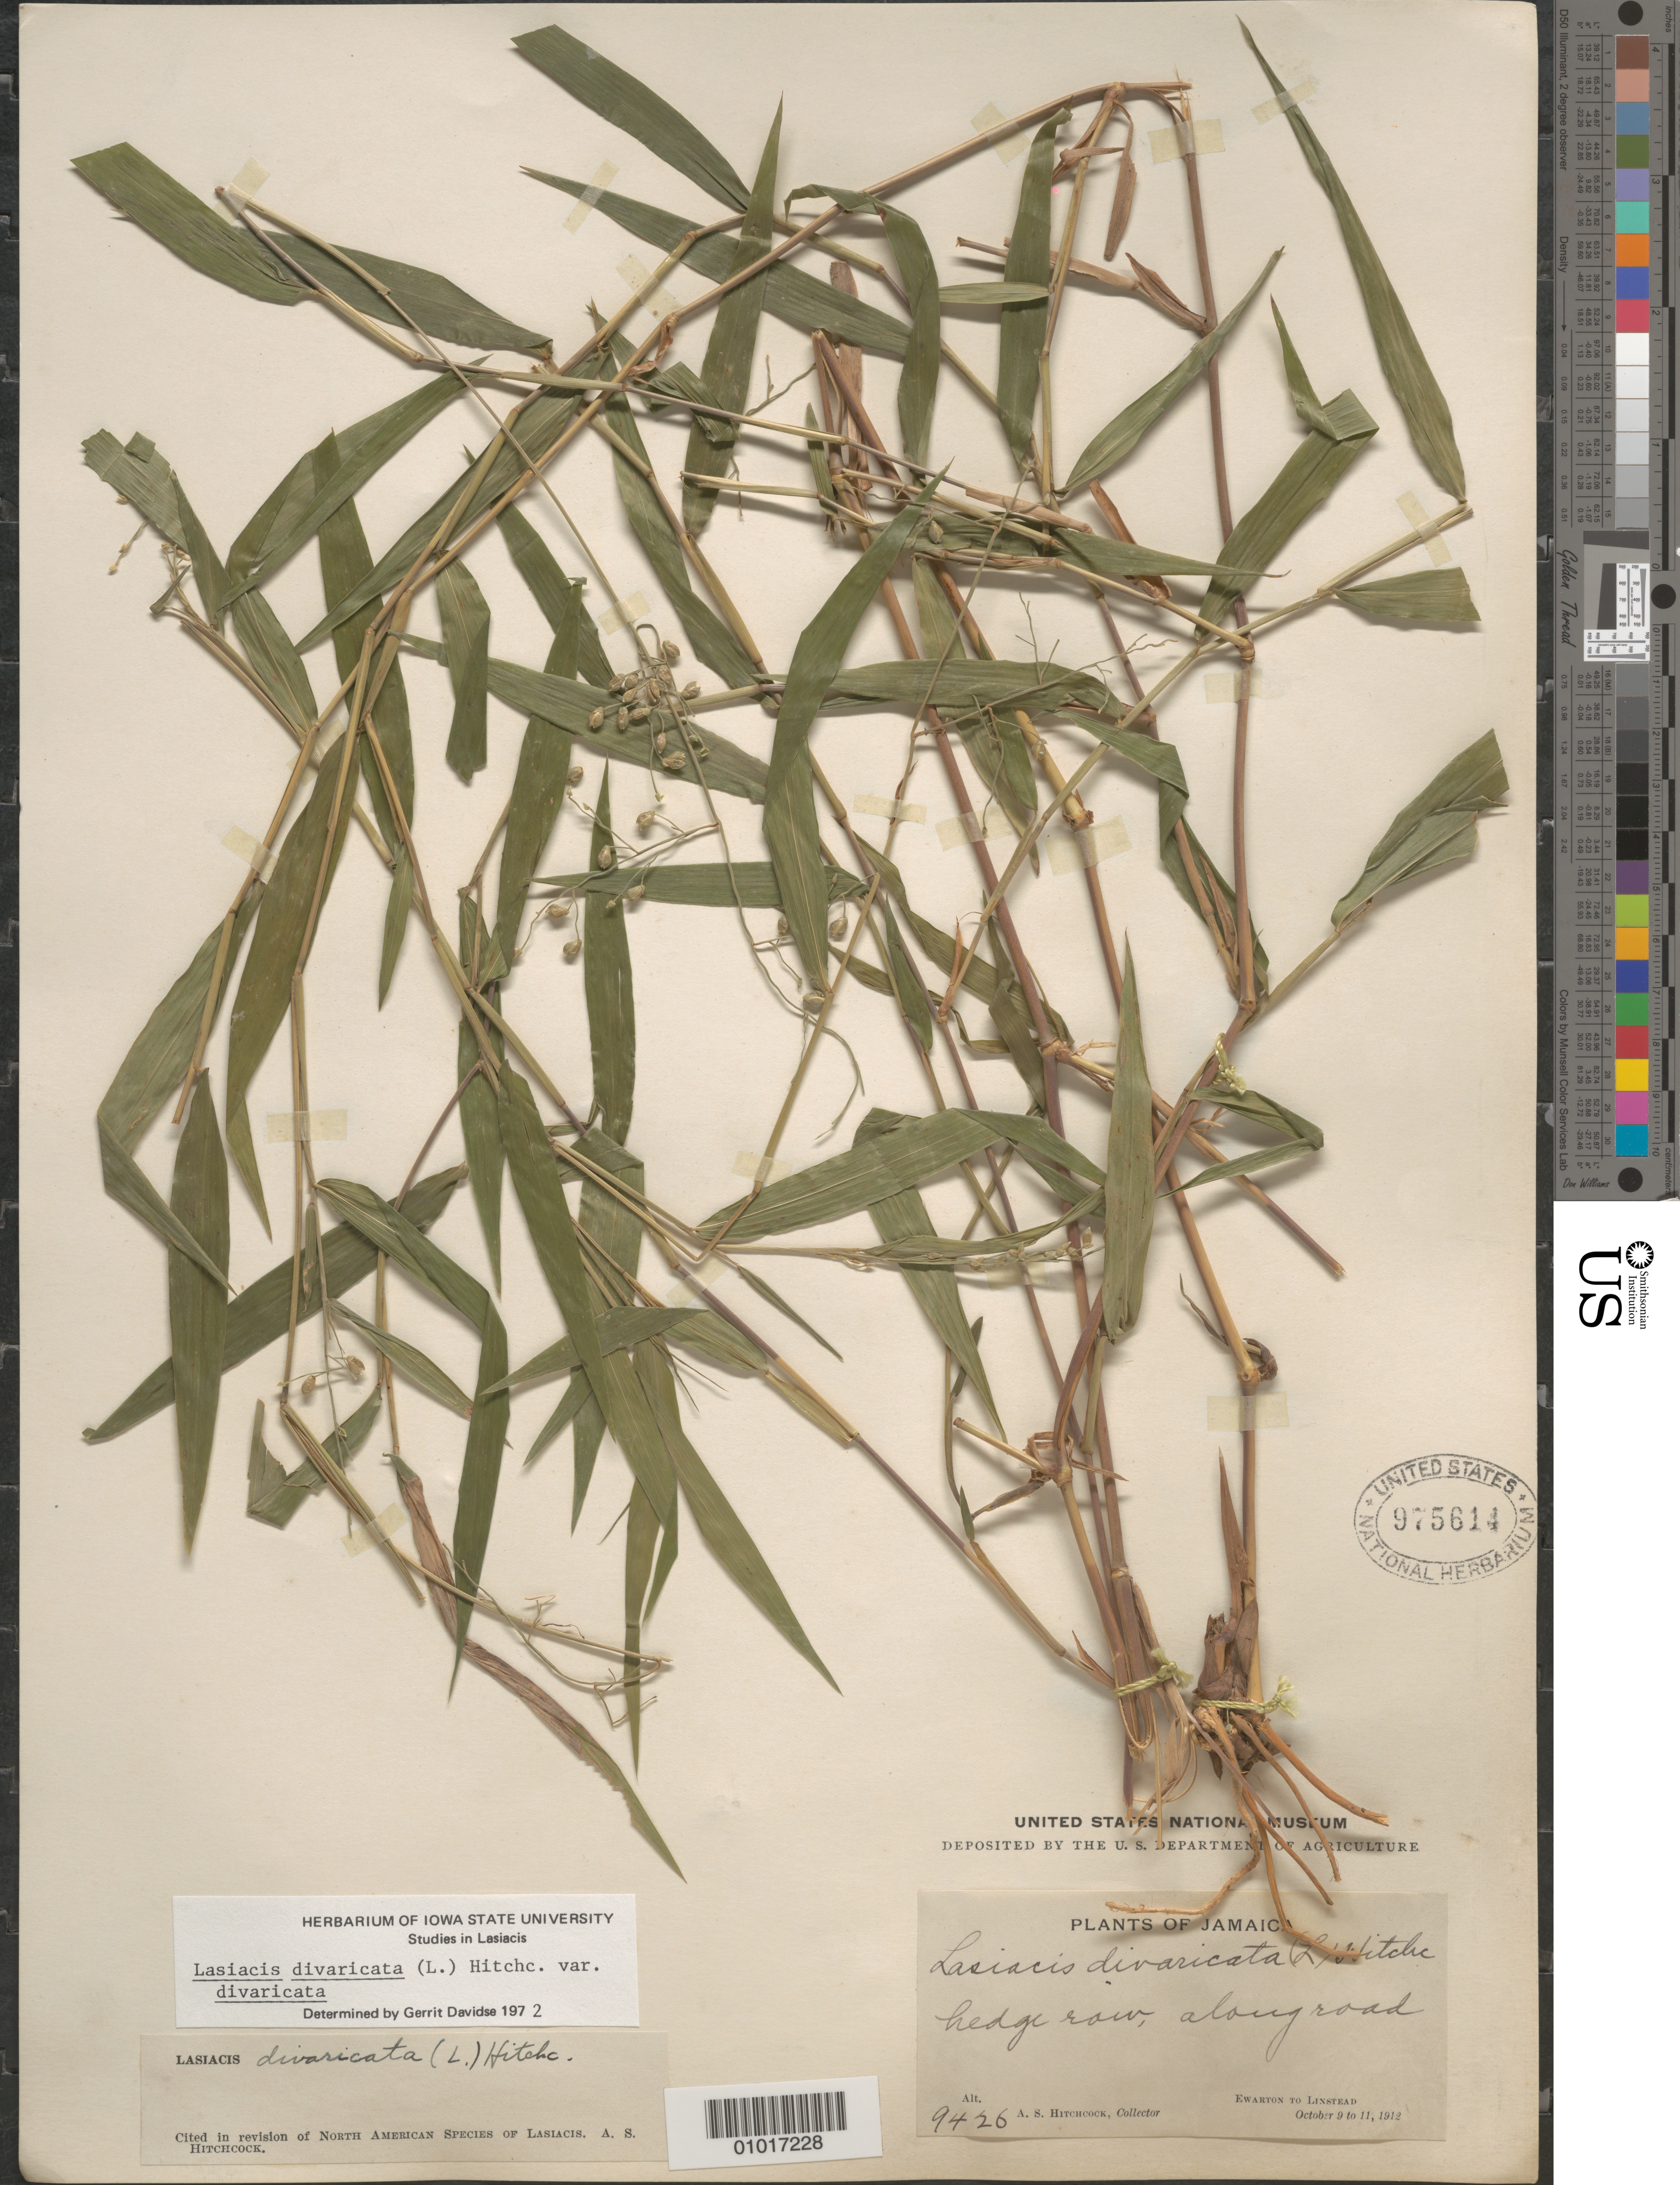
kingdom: Plantae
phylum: Tracheophyta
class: Liliopsida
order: Poales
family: Poaceae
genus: Lasiacis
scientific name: Lasiacis divaricata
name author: (L.) Hitchc.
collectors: A. S. Hitchcock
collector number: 9426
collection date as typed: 09 Oct 1912 to 11 Oct 1912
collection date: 1912-10-09/1912-10-11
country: Jamaica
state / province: Saint Catherine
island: Jamaica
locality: Ewarton to Linstead, hedge row, along road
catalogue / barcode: US 975614